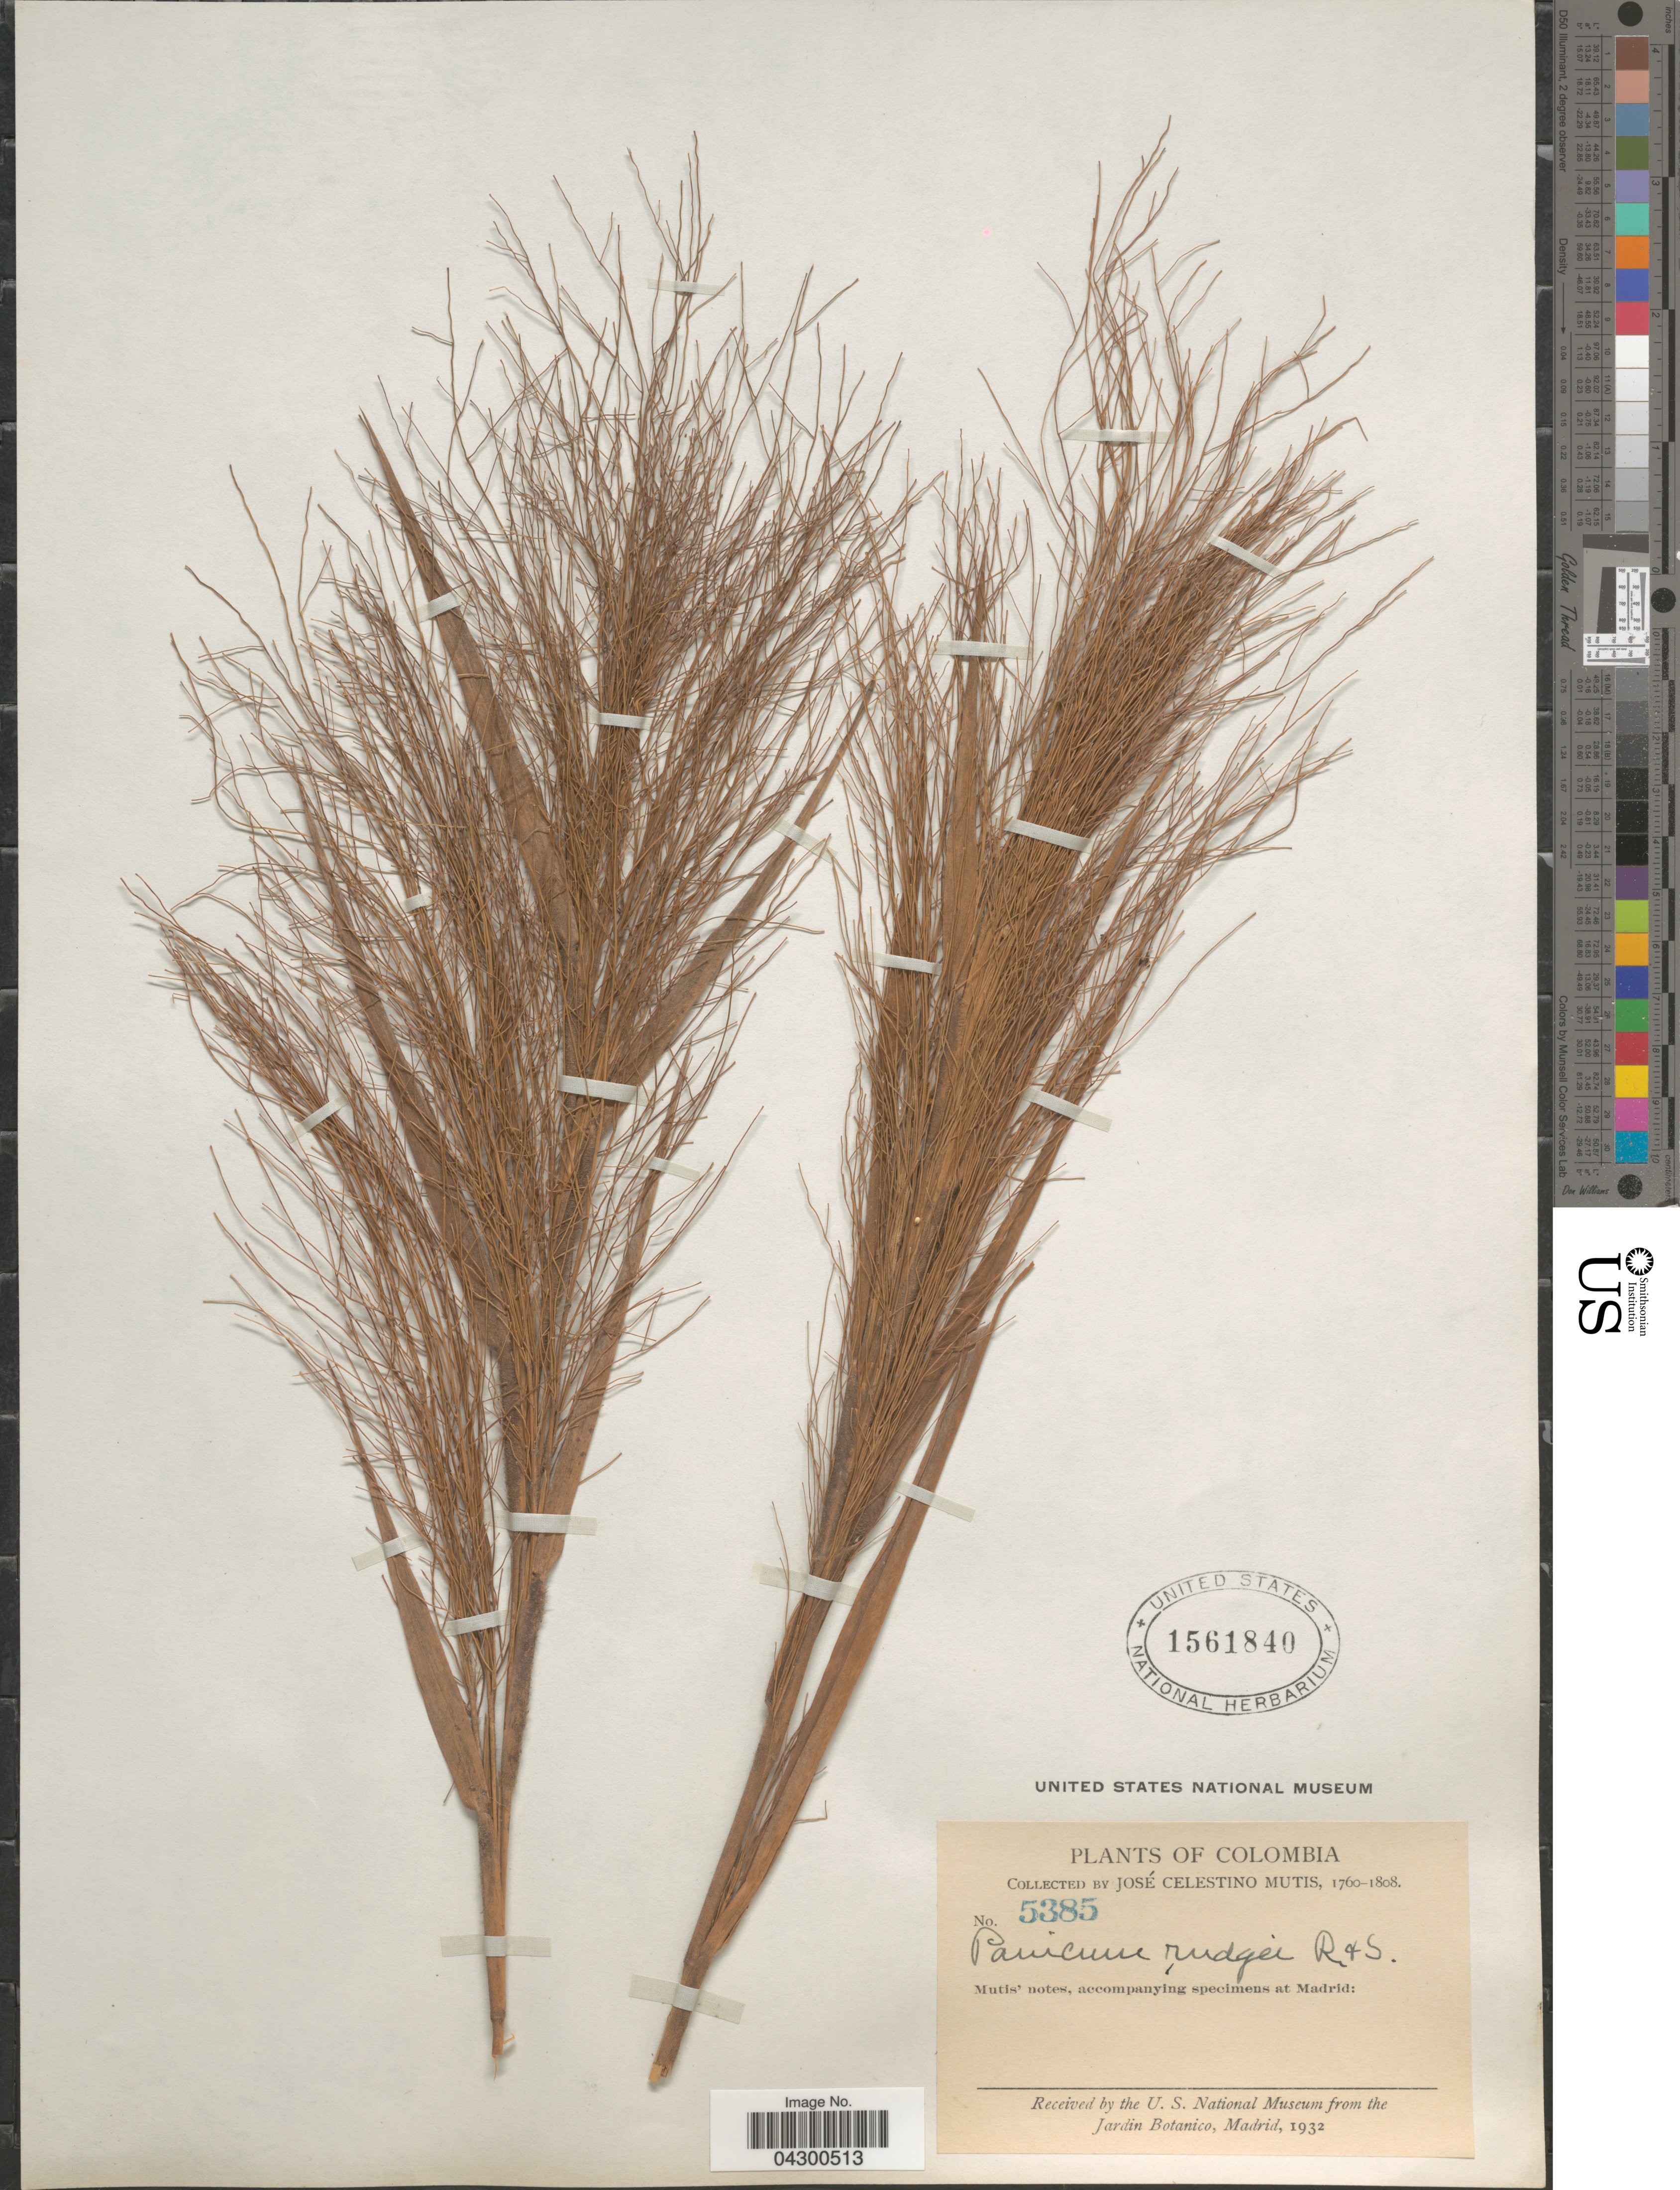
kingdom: Plantae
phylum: Tracheophyta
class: Liliopsida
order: Poales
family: Poaceae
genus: Panicum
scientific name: Panicum rudgei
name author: Roem. & Schult.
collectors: J. C. B. Mutis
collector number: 5385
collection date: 1760/1808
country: Colombia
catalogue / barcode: US 1561840